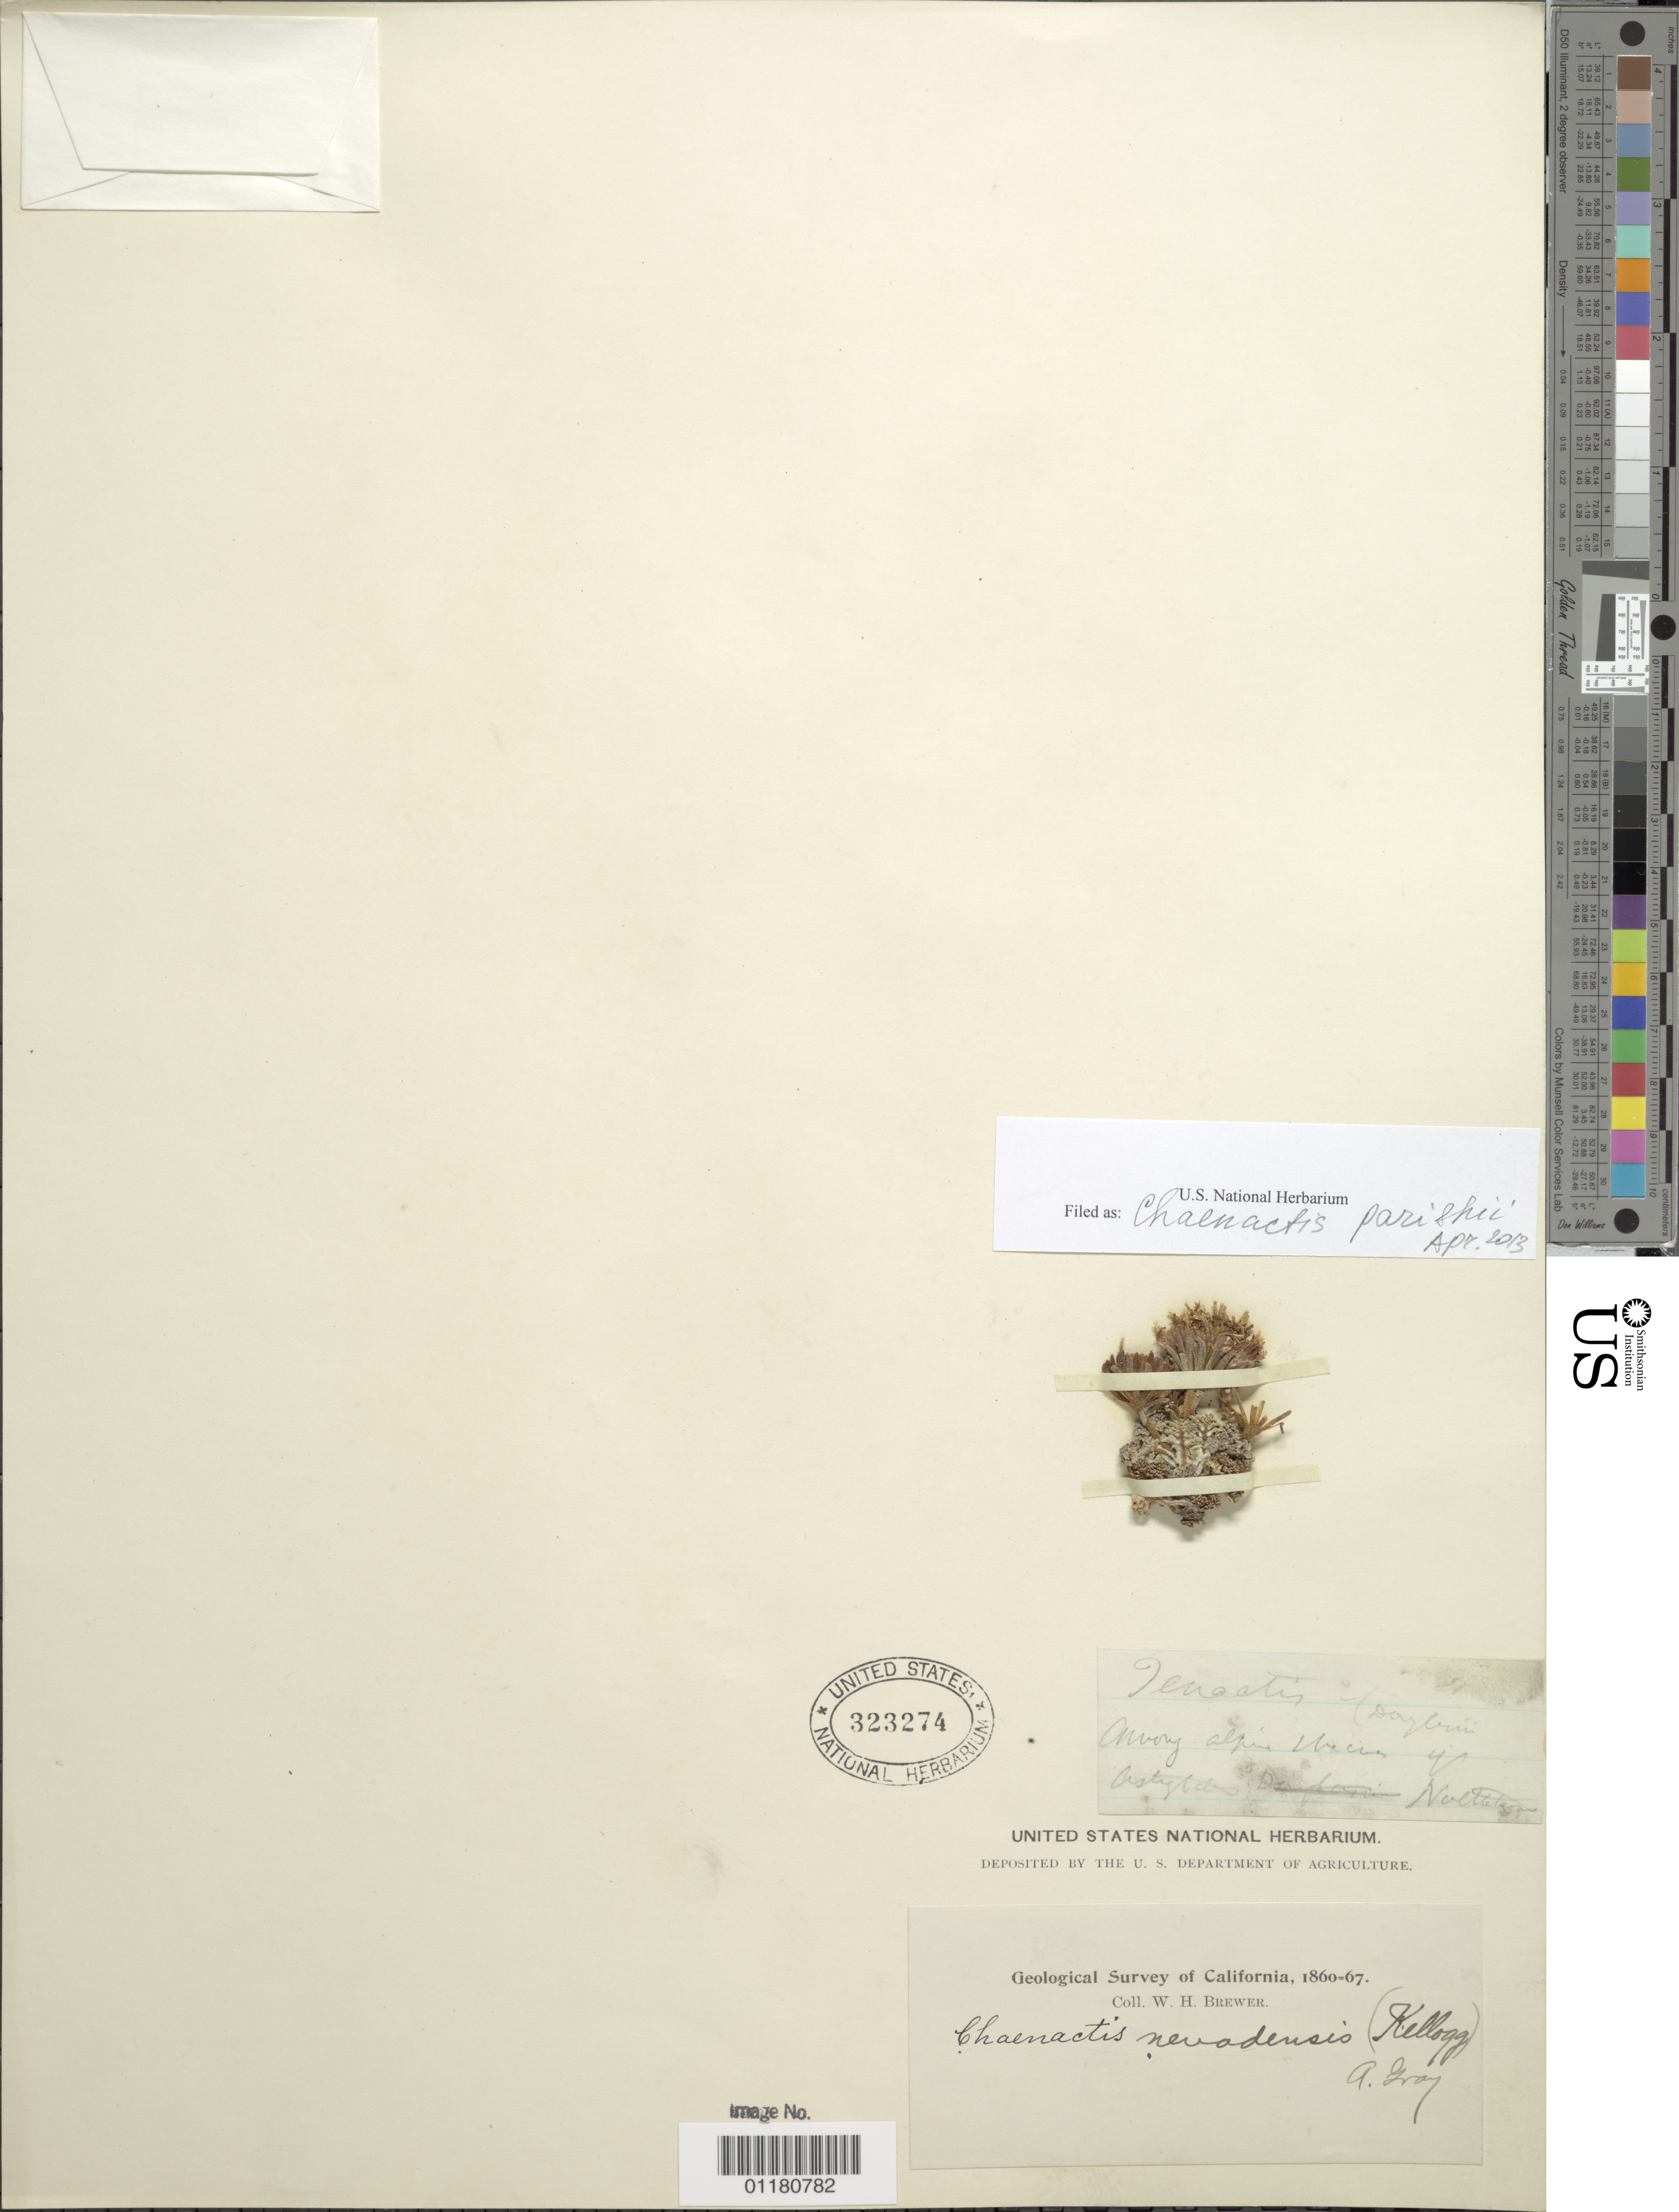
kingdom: Plantae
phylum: Tracheophyta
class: Magnoliopsida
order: Asterales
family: Asteraceae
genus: Chaenactis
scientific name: Chaenactis parishii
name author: A. Gray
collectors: W. H. Brewer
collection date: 1860/1867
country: United States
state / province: California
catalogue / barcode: US 323274